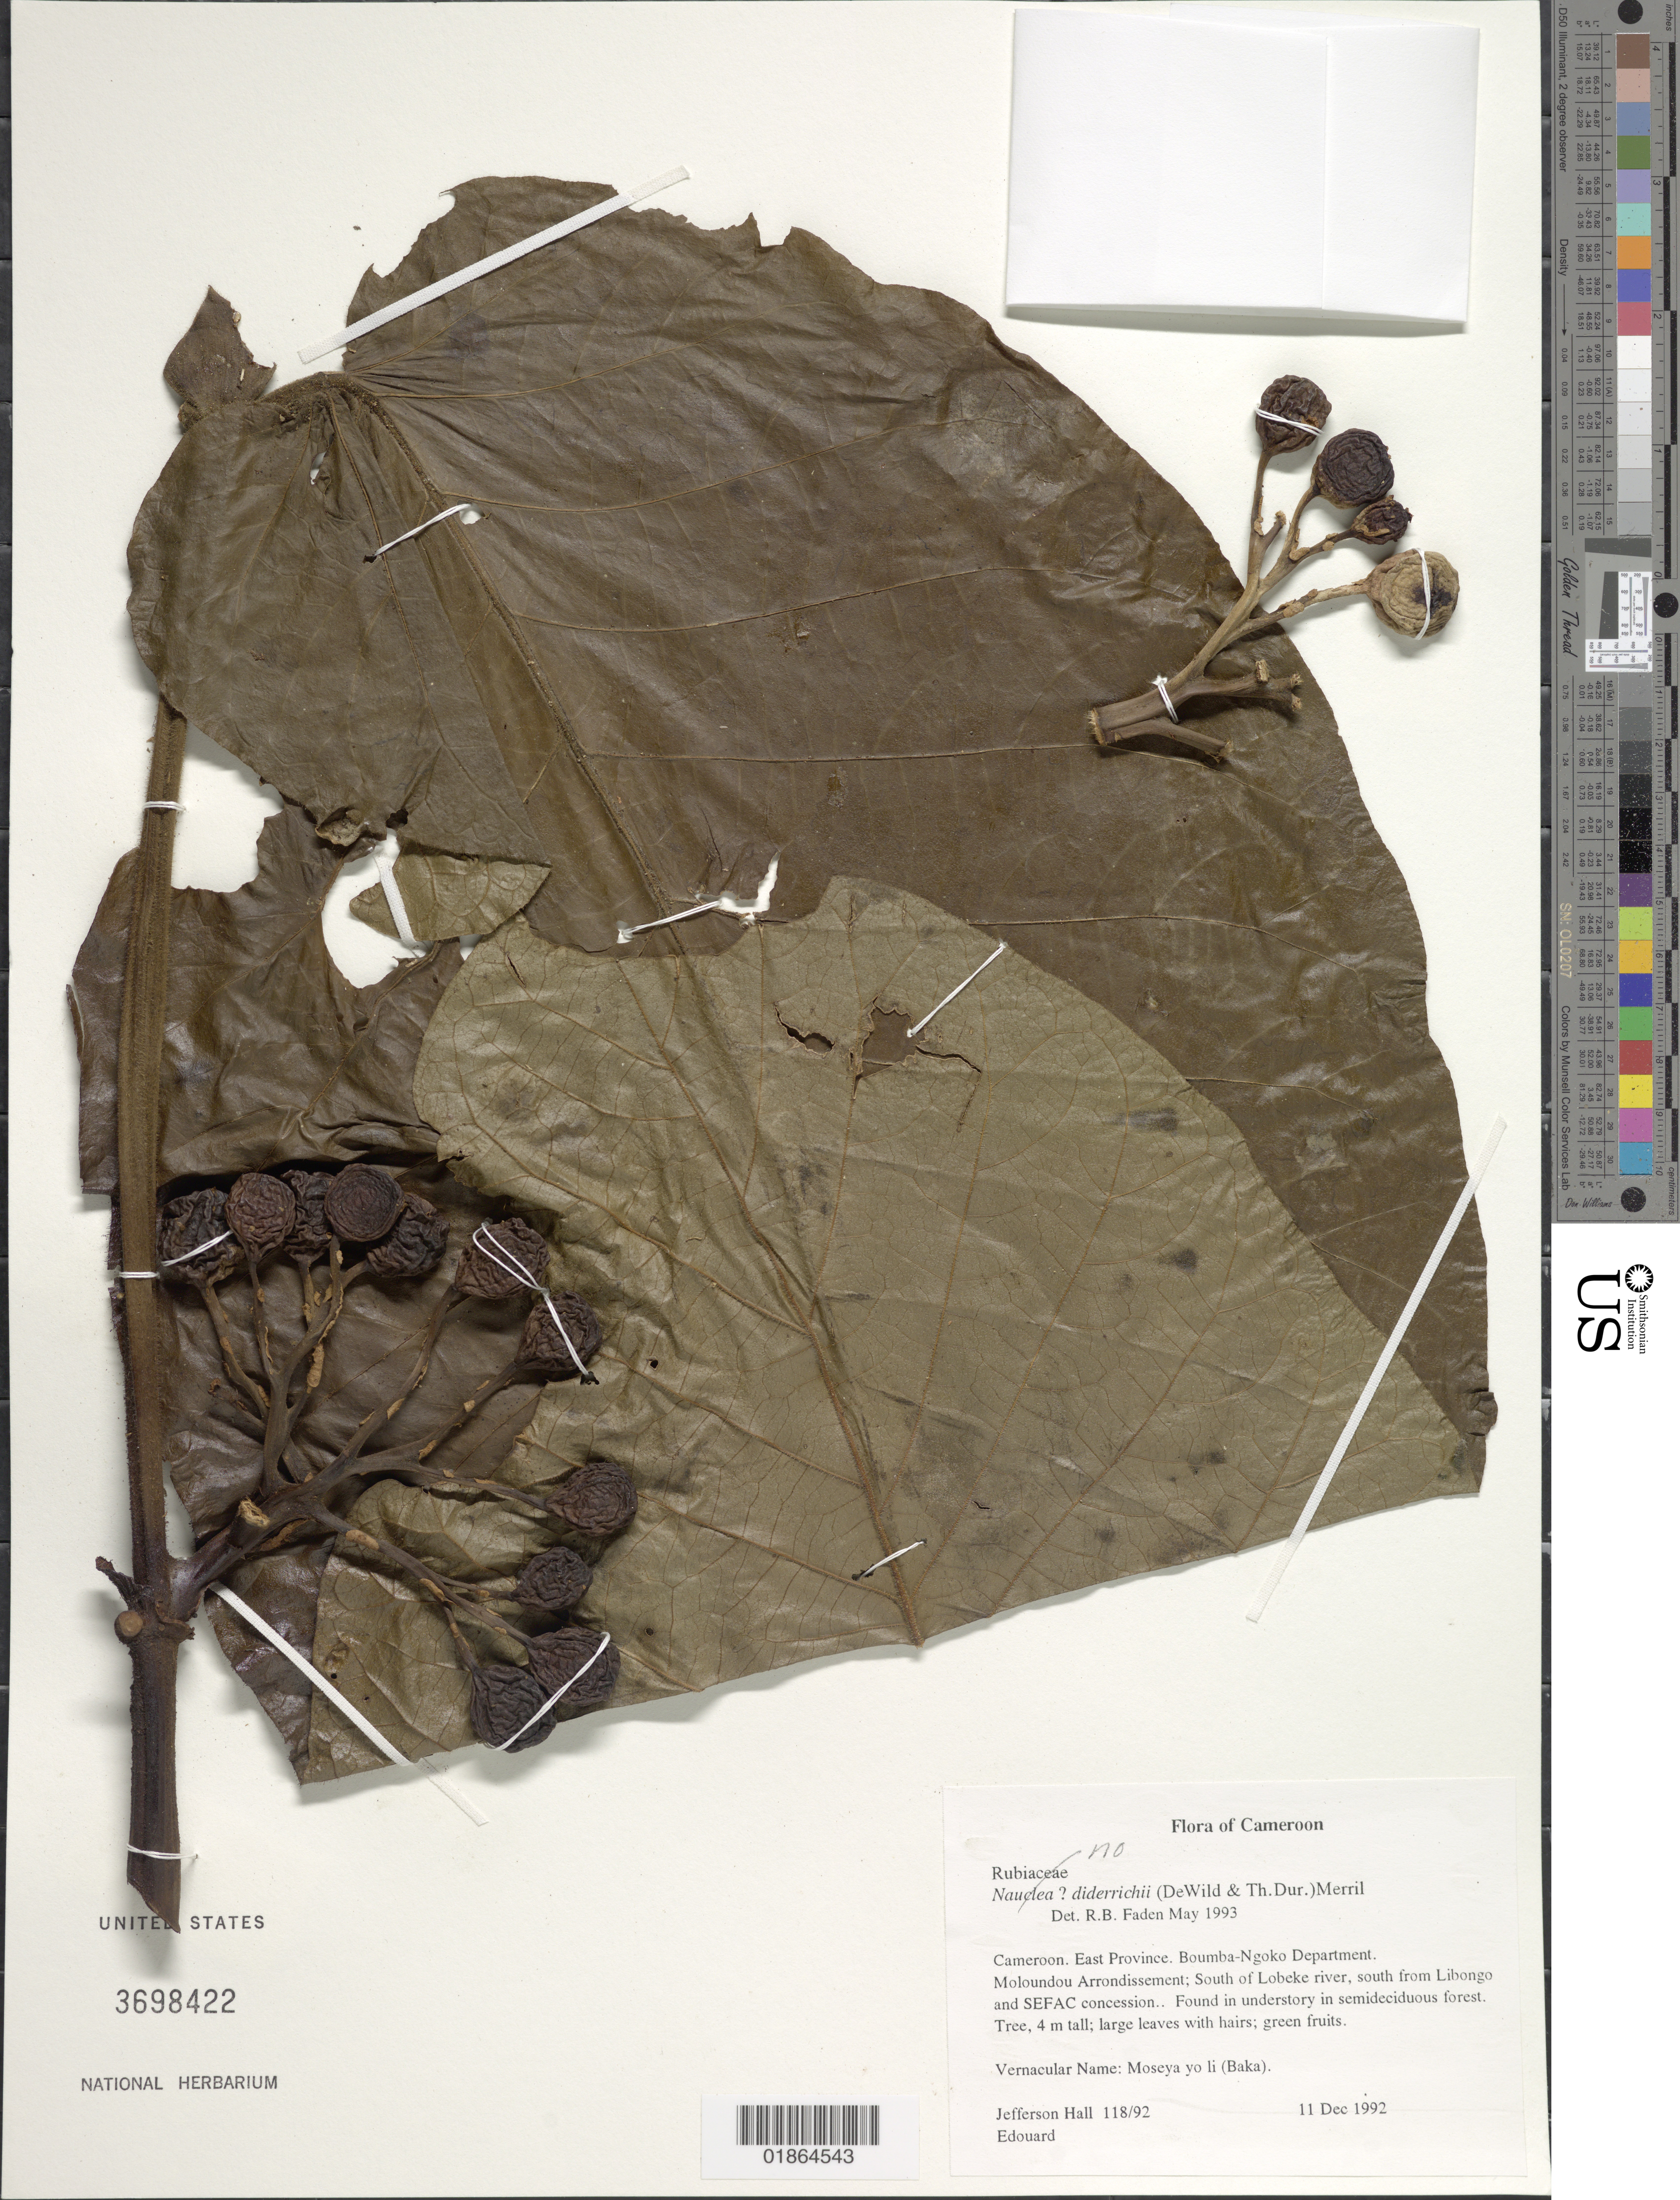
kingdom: Plantae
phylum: Tracheophyta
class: Magnoliopsida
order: Gentianales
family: Rubiaceae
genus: Nauclea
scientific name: Nauclea diderrichii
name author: (De Wild.) Merr.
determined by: Faden, Robert B., (US), Smithsonian Institution - National Museum of Natural History (UNITED STATES)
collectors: J. Hall & -. Edouard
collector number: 118/92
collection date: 1992-12-10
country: Cameroon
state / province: Est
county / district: Boumba-ngoko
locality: Moloundou Arrondissement; old SFIS logging concession.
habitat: Found in understory in semideciduous forest.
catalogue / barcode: US 3698422